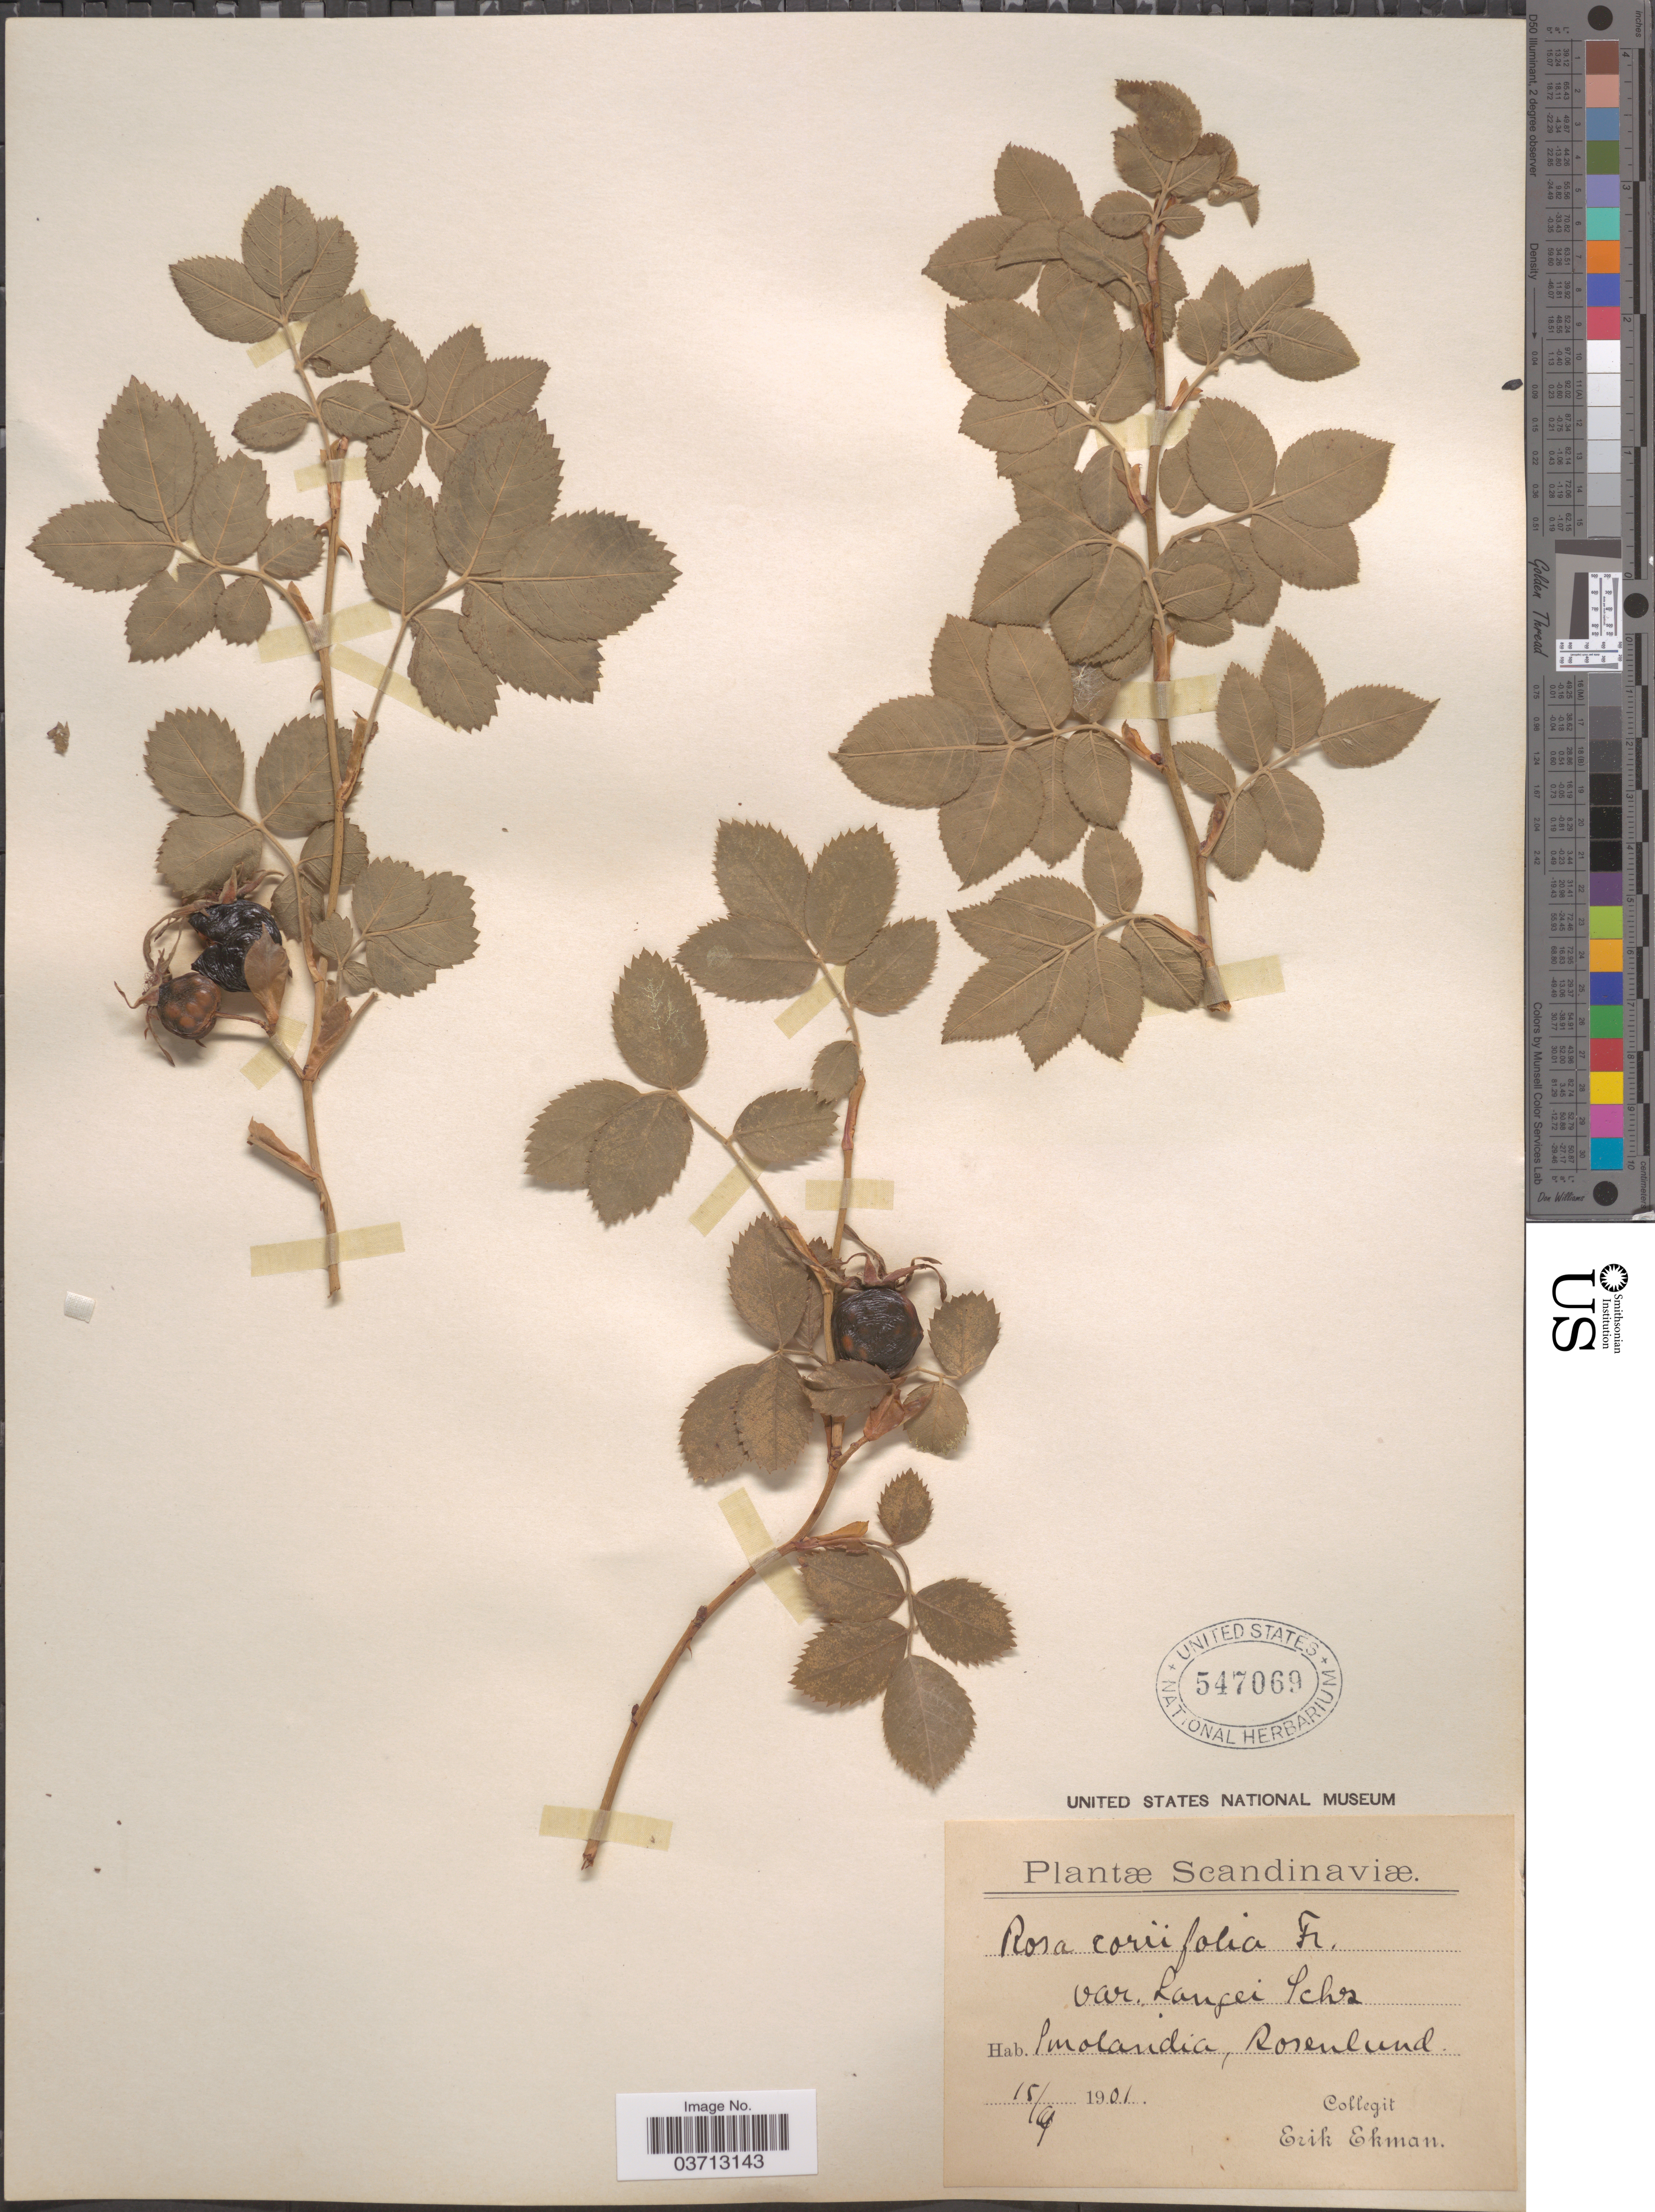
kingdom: Plantae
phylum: Tracheophyta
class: Magnoliopsida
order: Rosales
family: Rosaceae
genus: Rosa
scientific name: Rosa coriifolia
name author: Fr. a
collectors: E. L. Ekman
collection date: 1901-09-15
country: Sweden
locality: Scandinaviæ. Smolandia, Rosenlund.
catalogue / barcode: US 547069